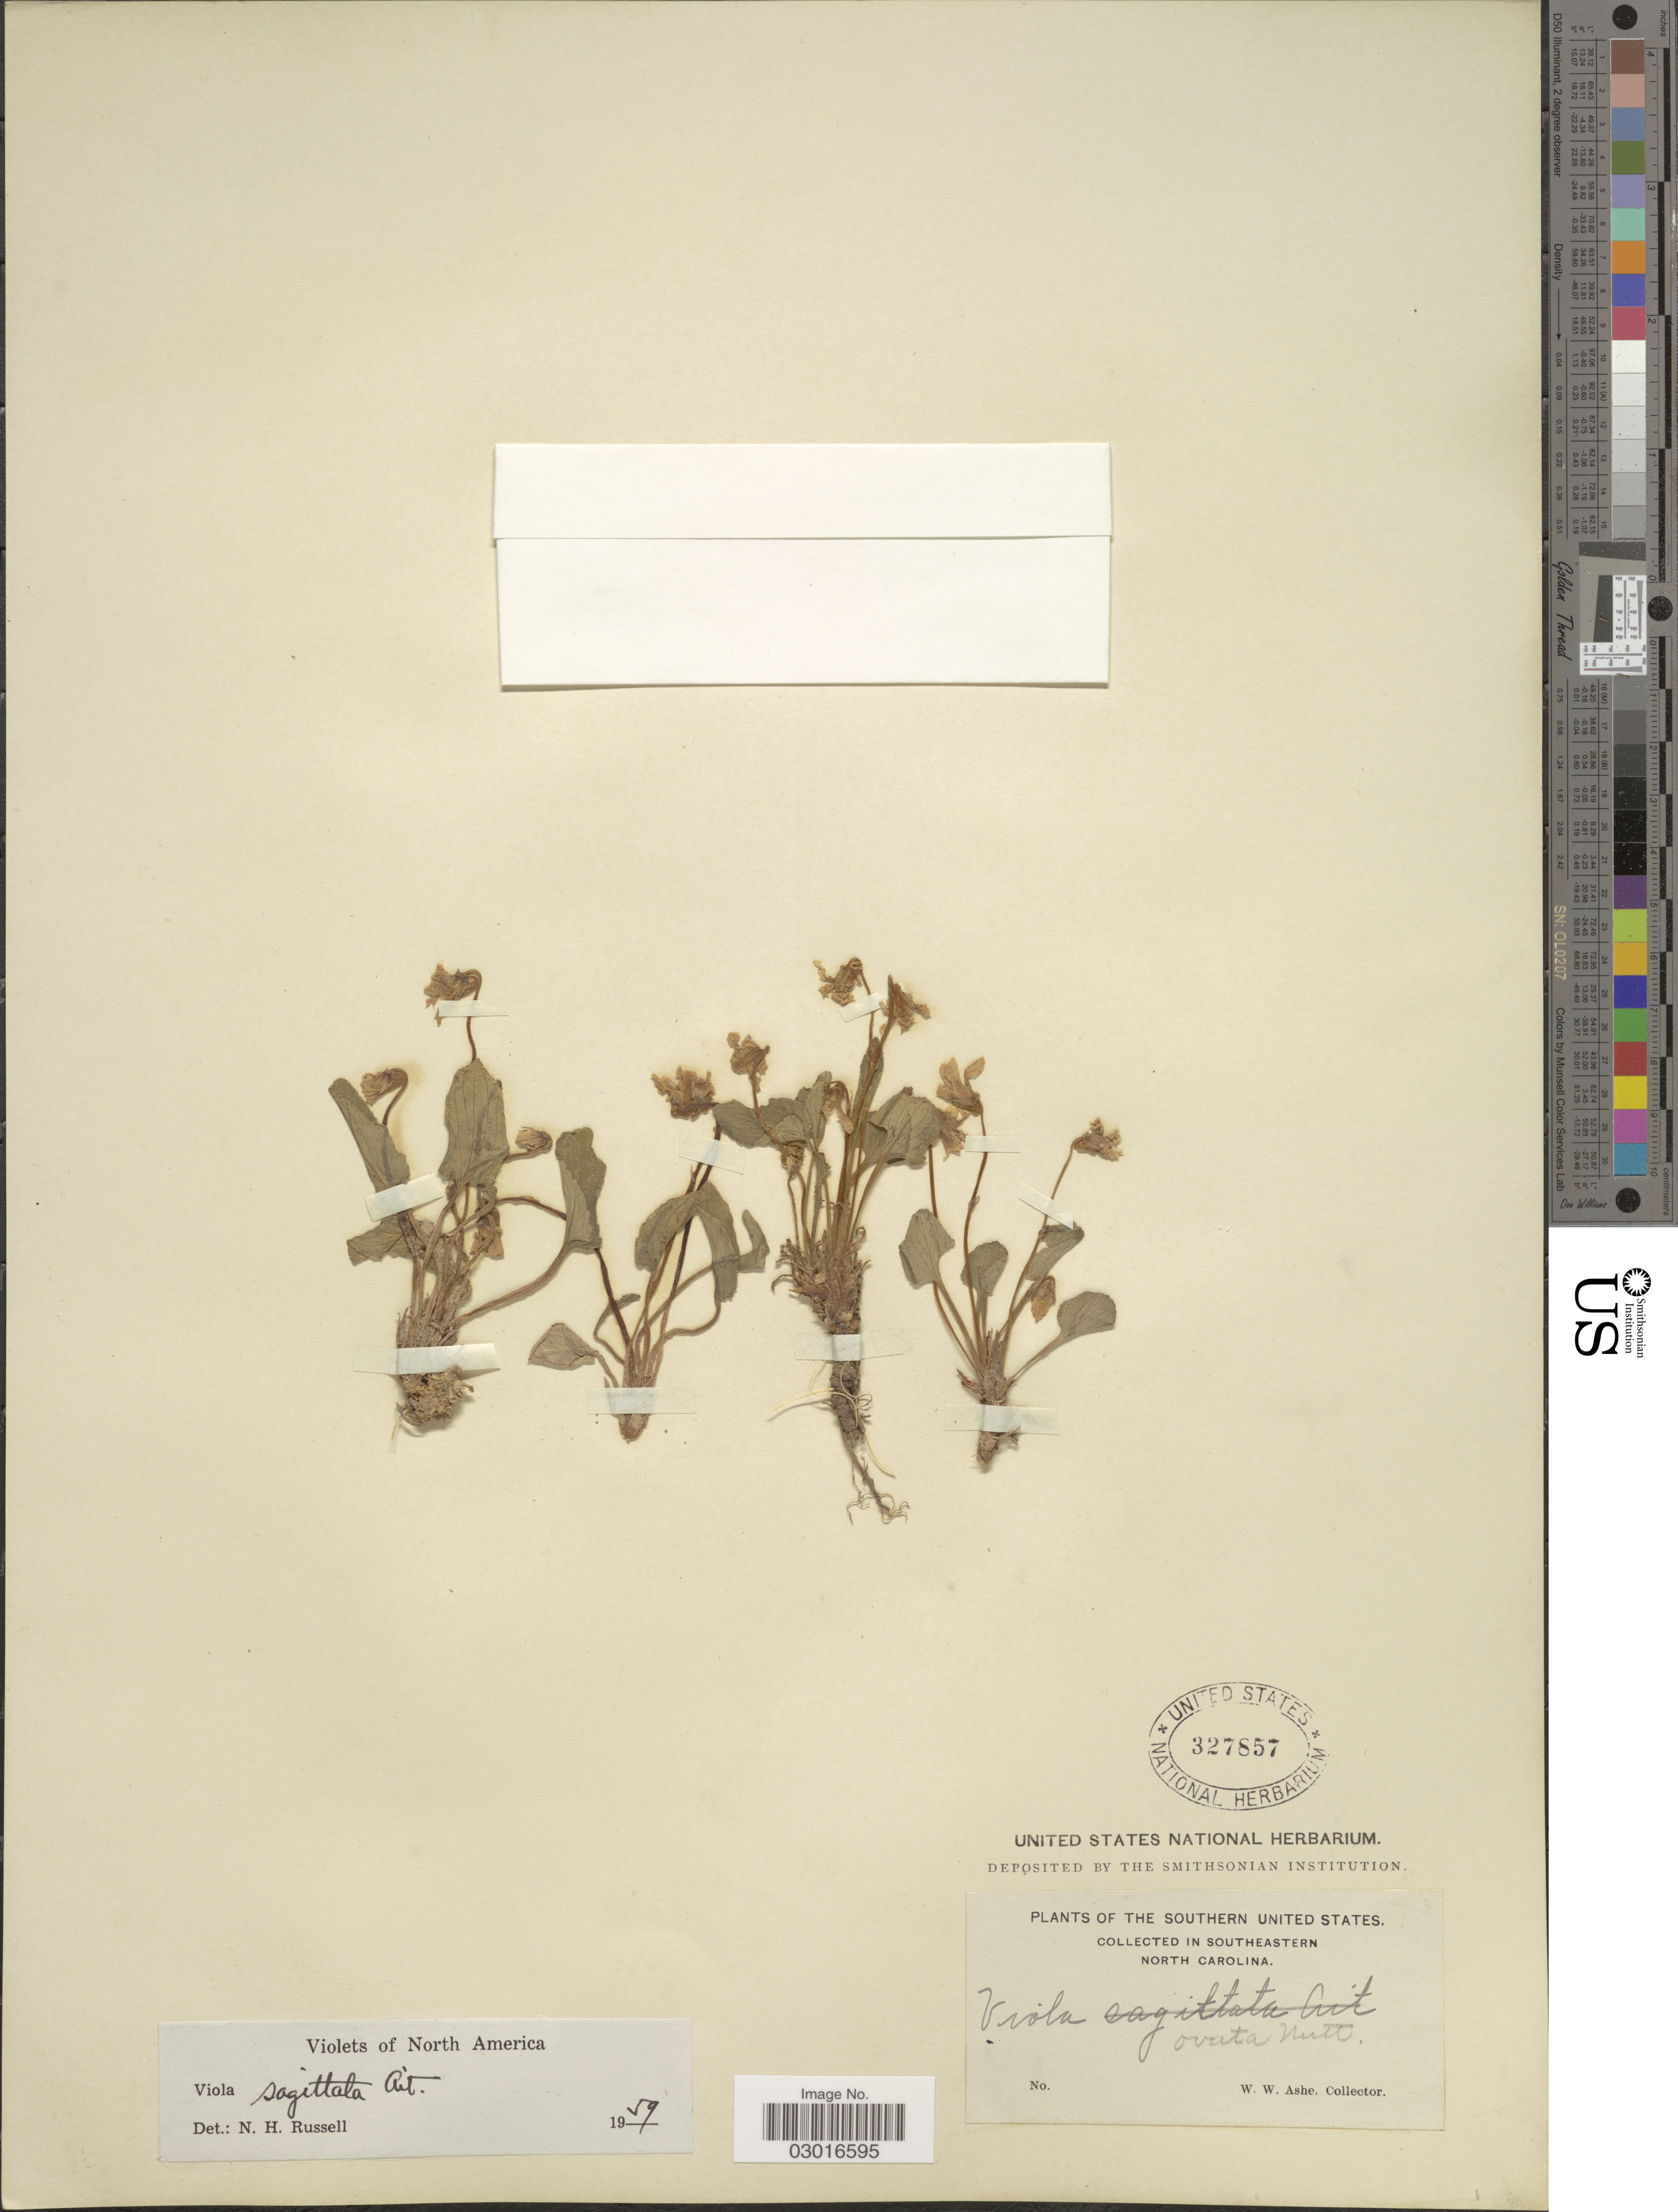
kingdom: Plantae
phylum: Tracheophyta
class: Magnoliopsida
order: Malpighiales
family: Violaceae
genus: Viola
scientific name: Viola sagittata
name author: Aiton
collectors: W. W. Ashe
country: United States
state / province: North Carolina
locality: The Southern United States. In Southeastern North Carolina.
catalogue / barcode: US 327857